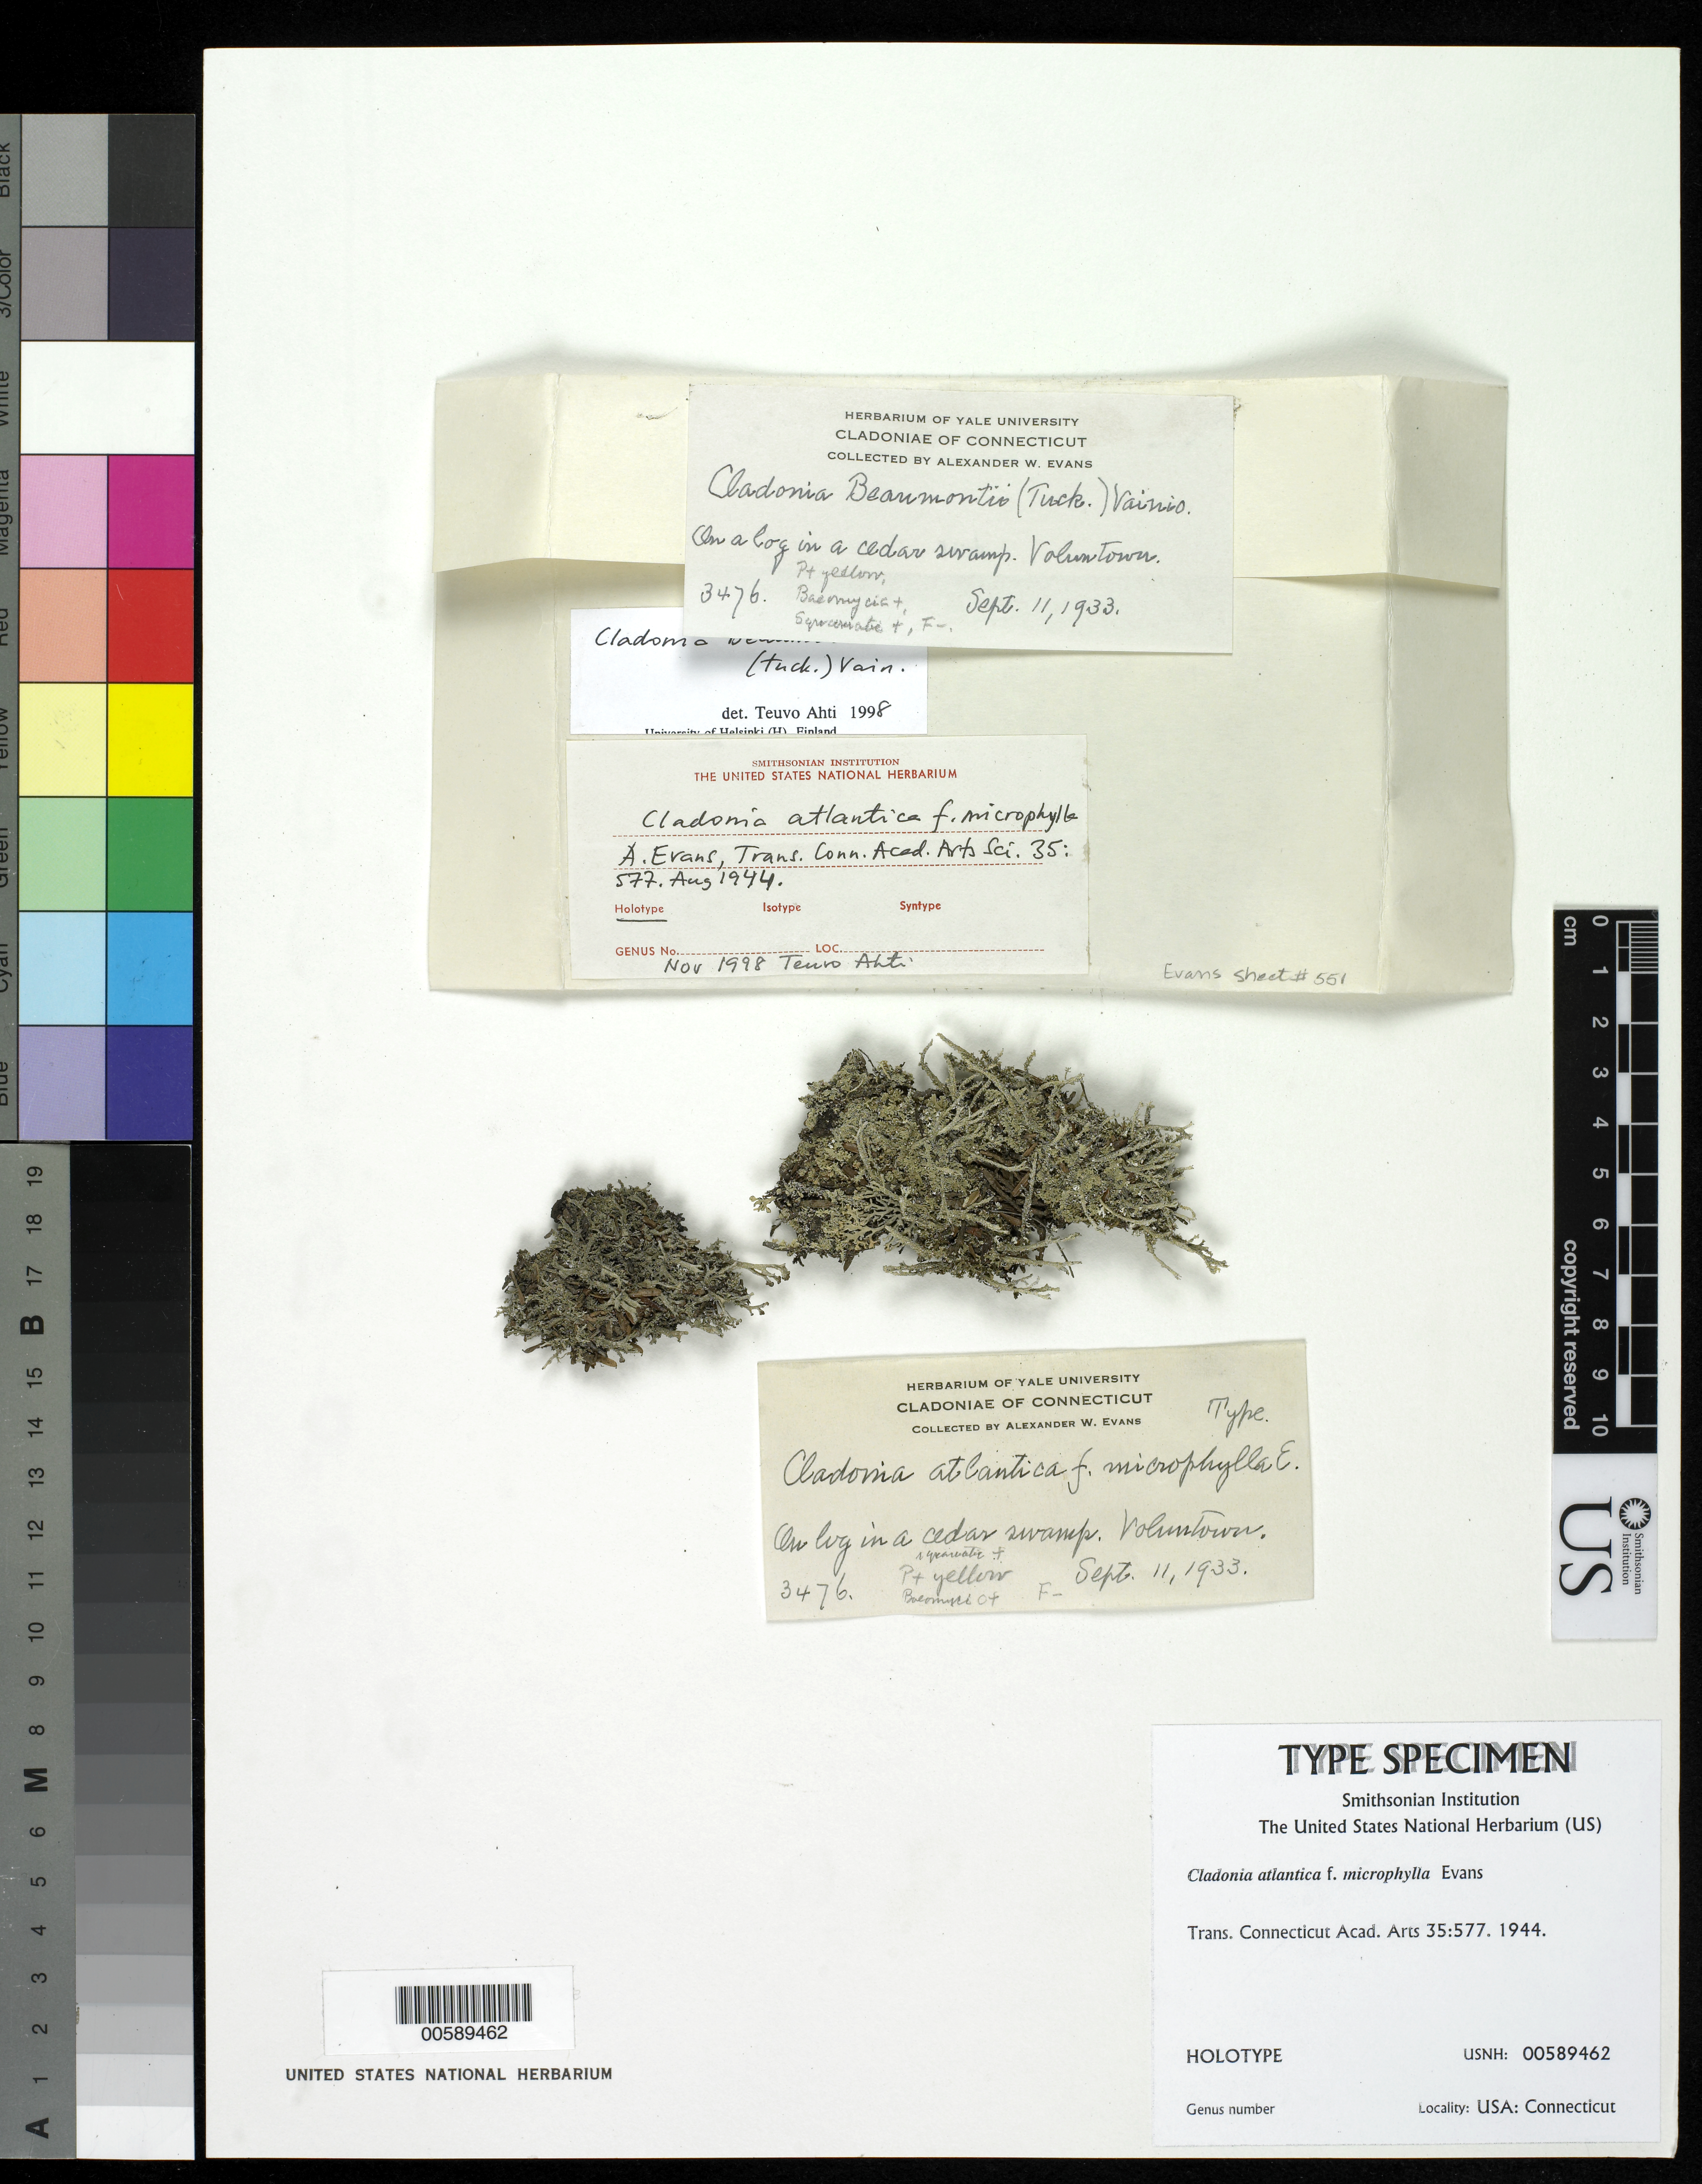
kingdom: Fungi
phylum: Ascomycota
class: Lecanoromycetes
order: Lecanorales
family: Cladoniaceae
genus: Cladonia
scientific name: Cladonia atlantica f. microphylla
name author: A. Evans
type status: Holotype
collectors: A. W. Evans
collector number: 3476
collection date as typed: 11 Sep 1933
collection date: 1933-09-11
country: United States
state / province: Connecticut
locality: Voluntown.